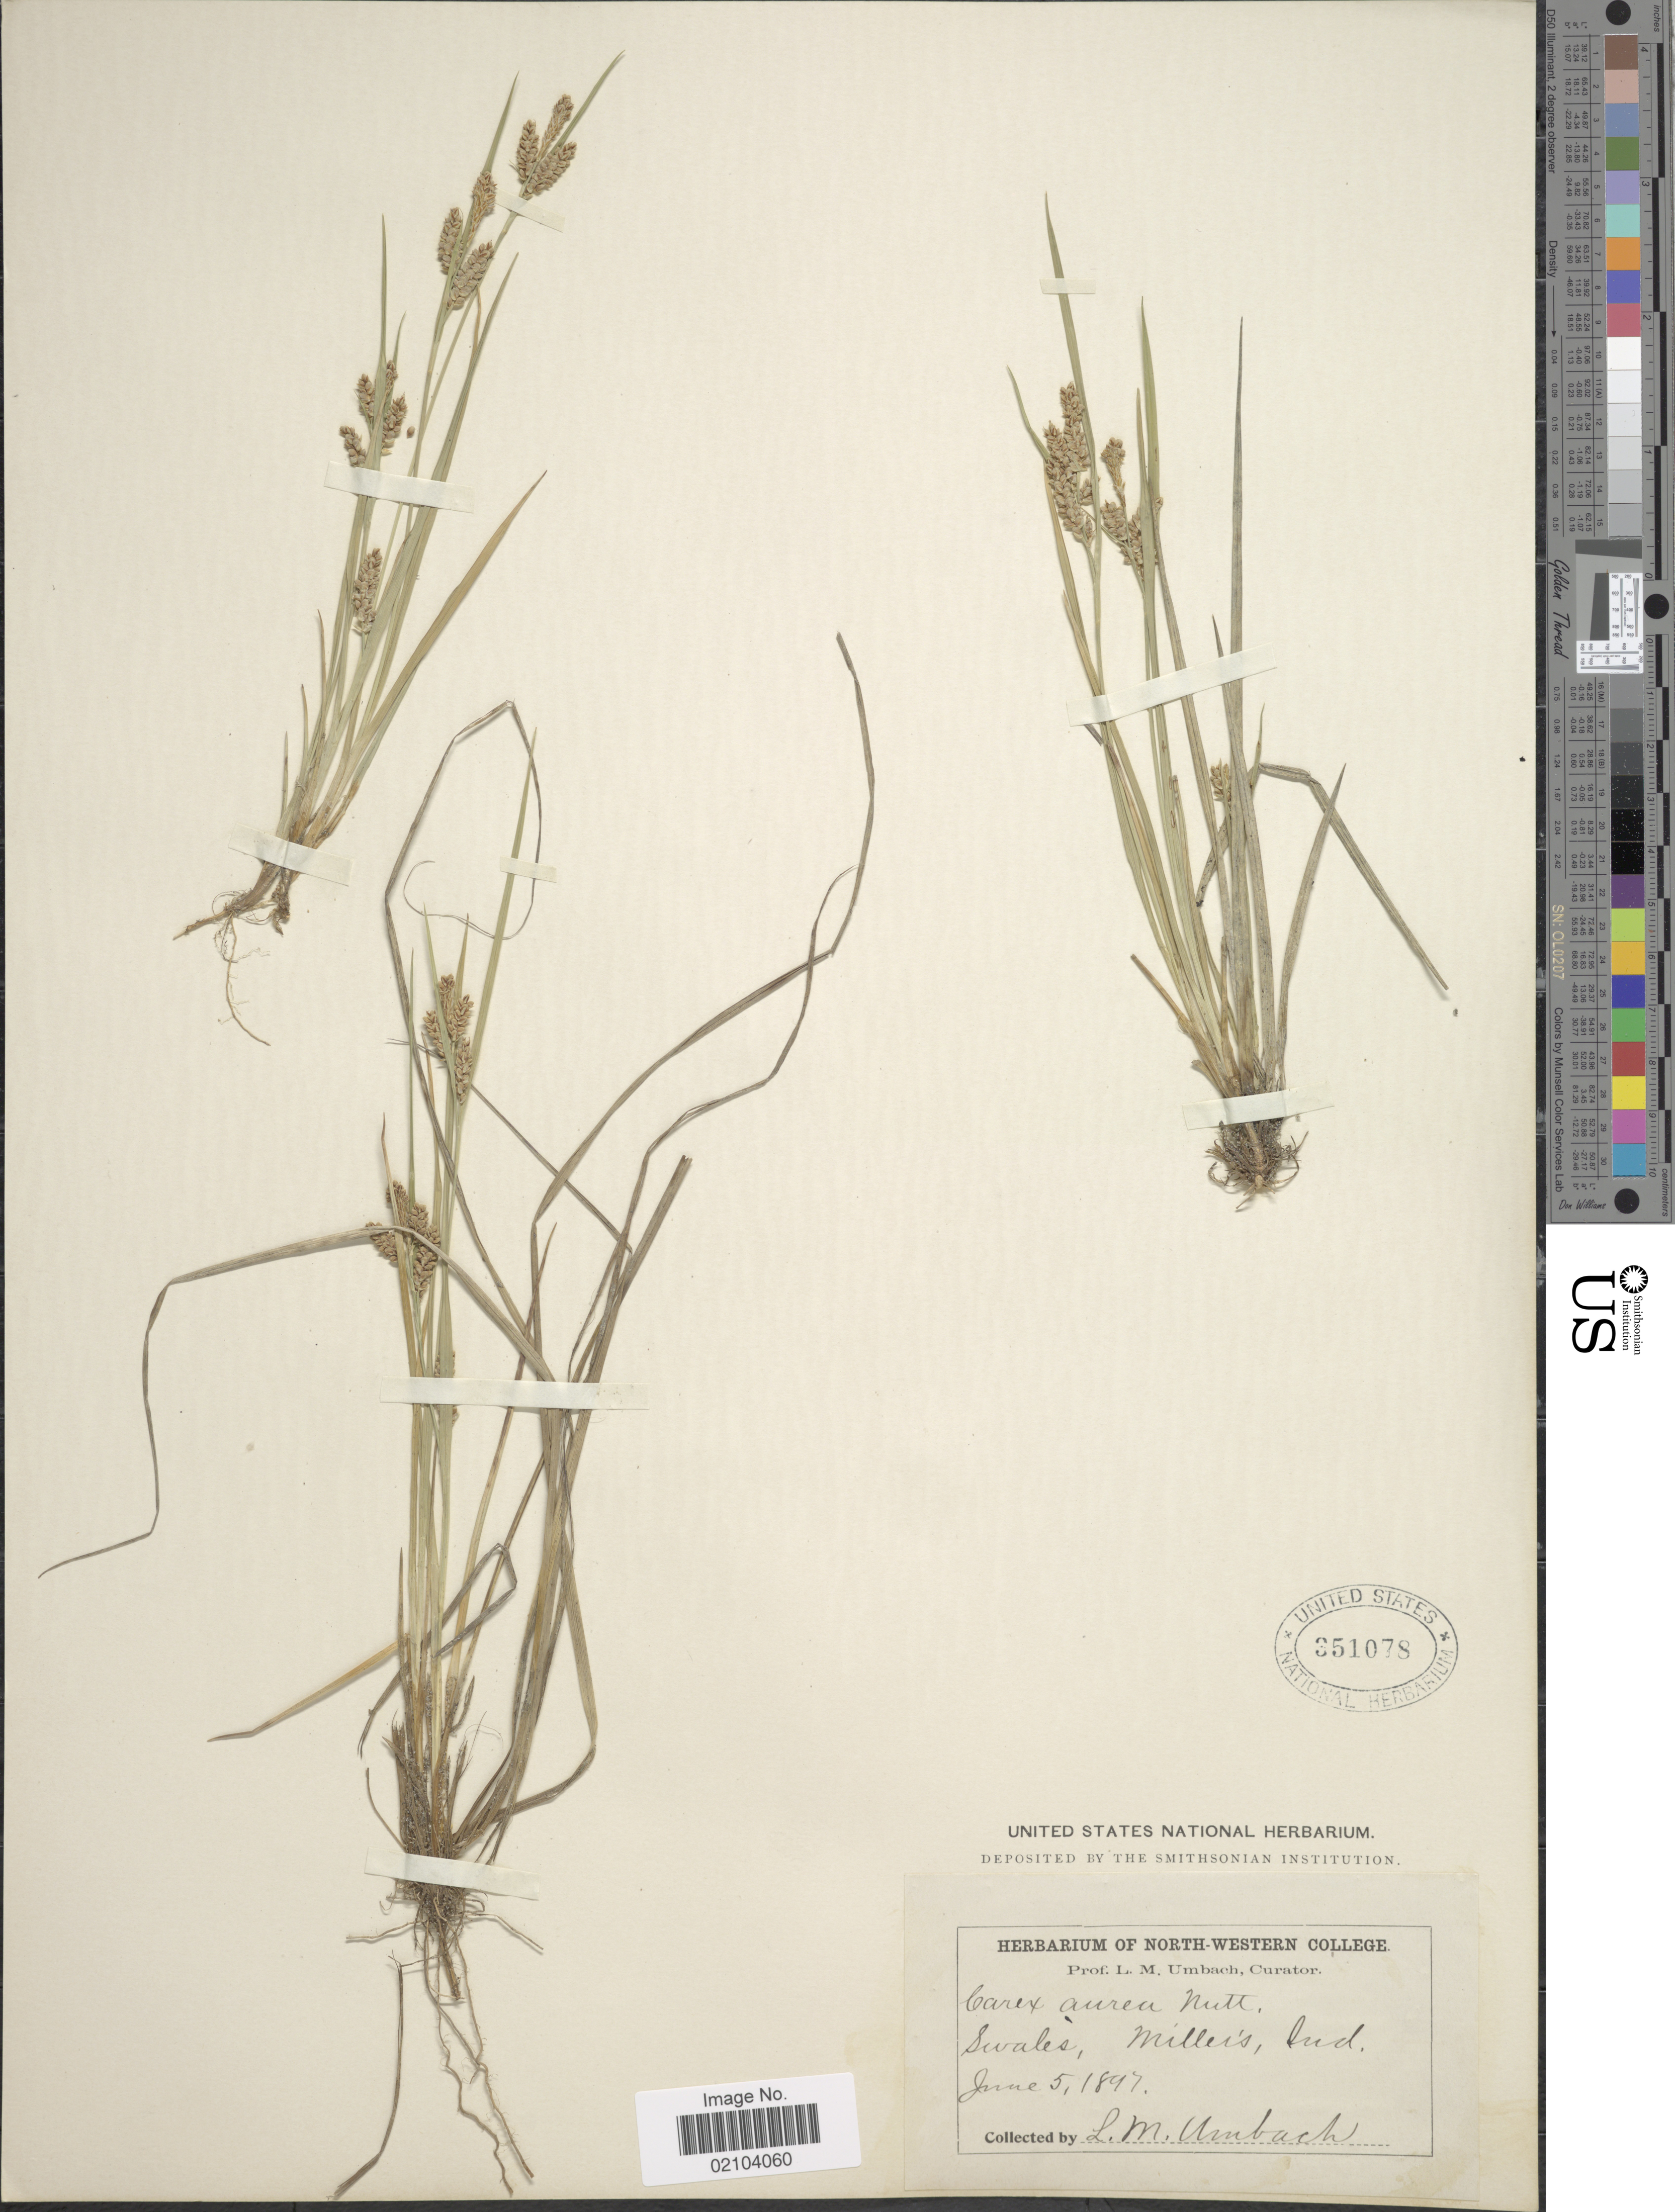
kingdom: Plantae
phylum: Tracheophyta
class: Liliopsida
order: Poales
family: Cyperaceae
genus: Carex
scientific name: Carex aurea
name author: Nutt.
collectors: L. M. Umbach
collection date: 1897-06-05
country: United States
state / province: Indiana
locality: Swales, Miller's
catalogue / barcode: US 351078